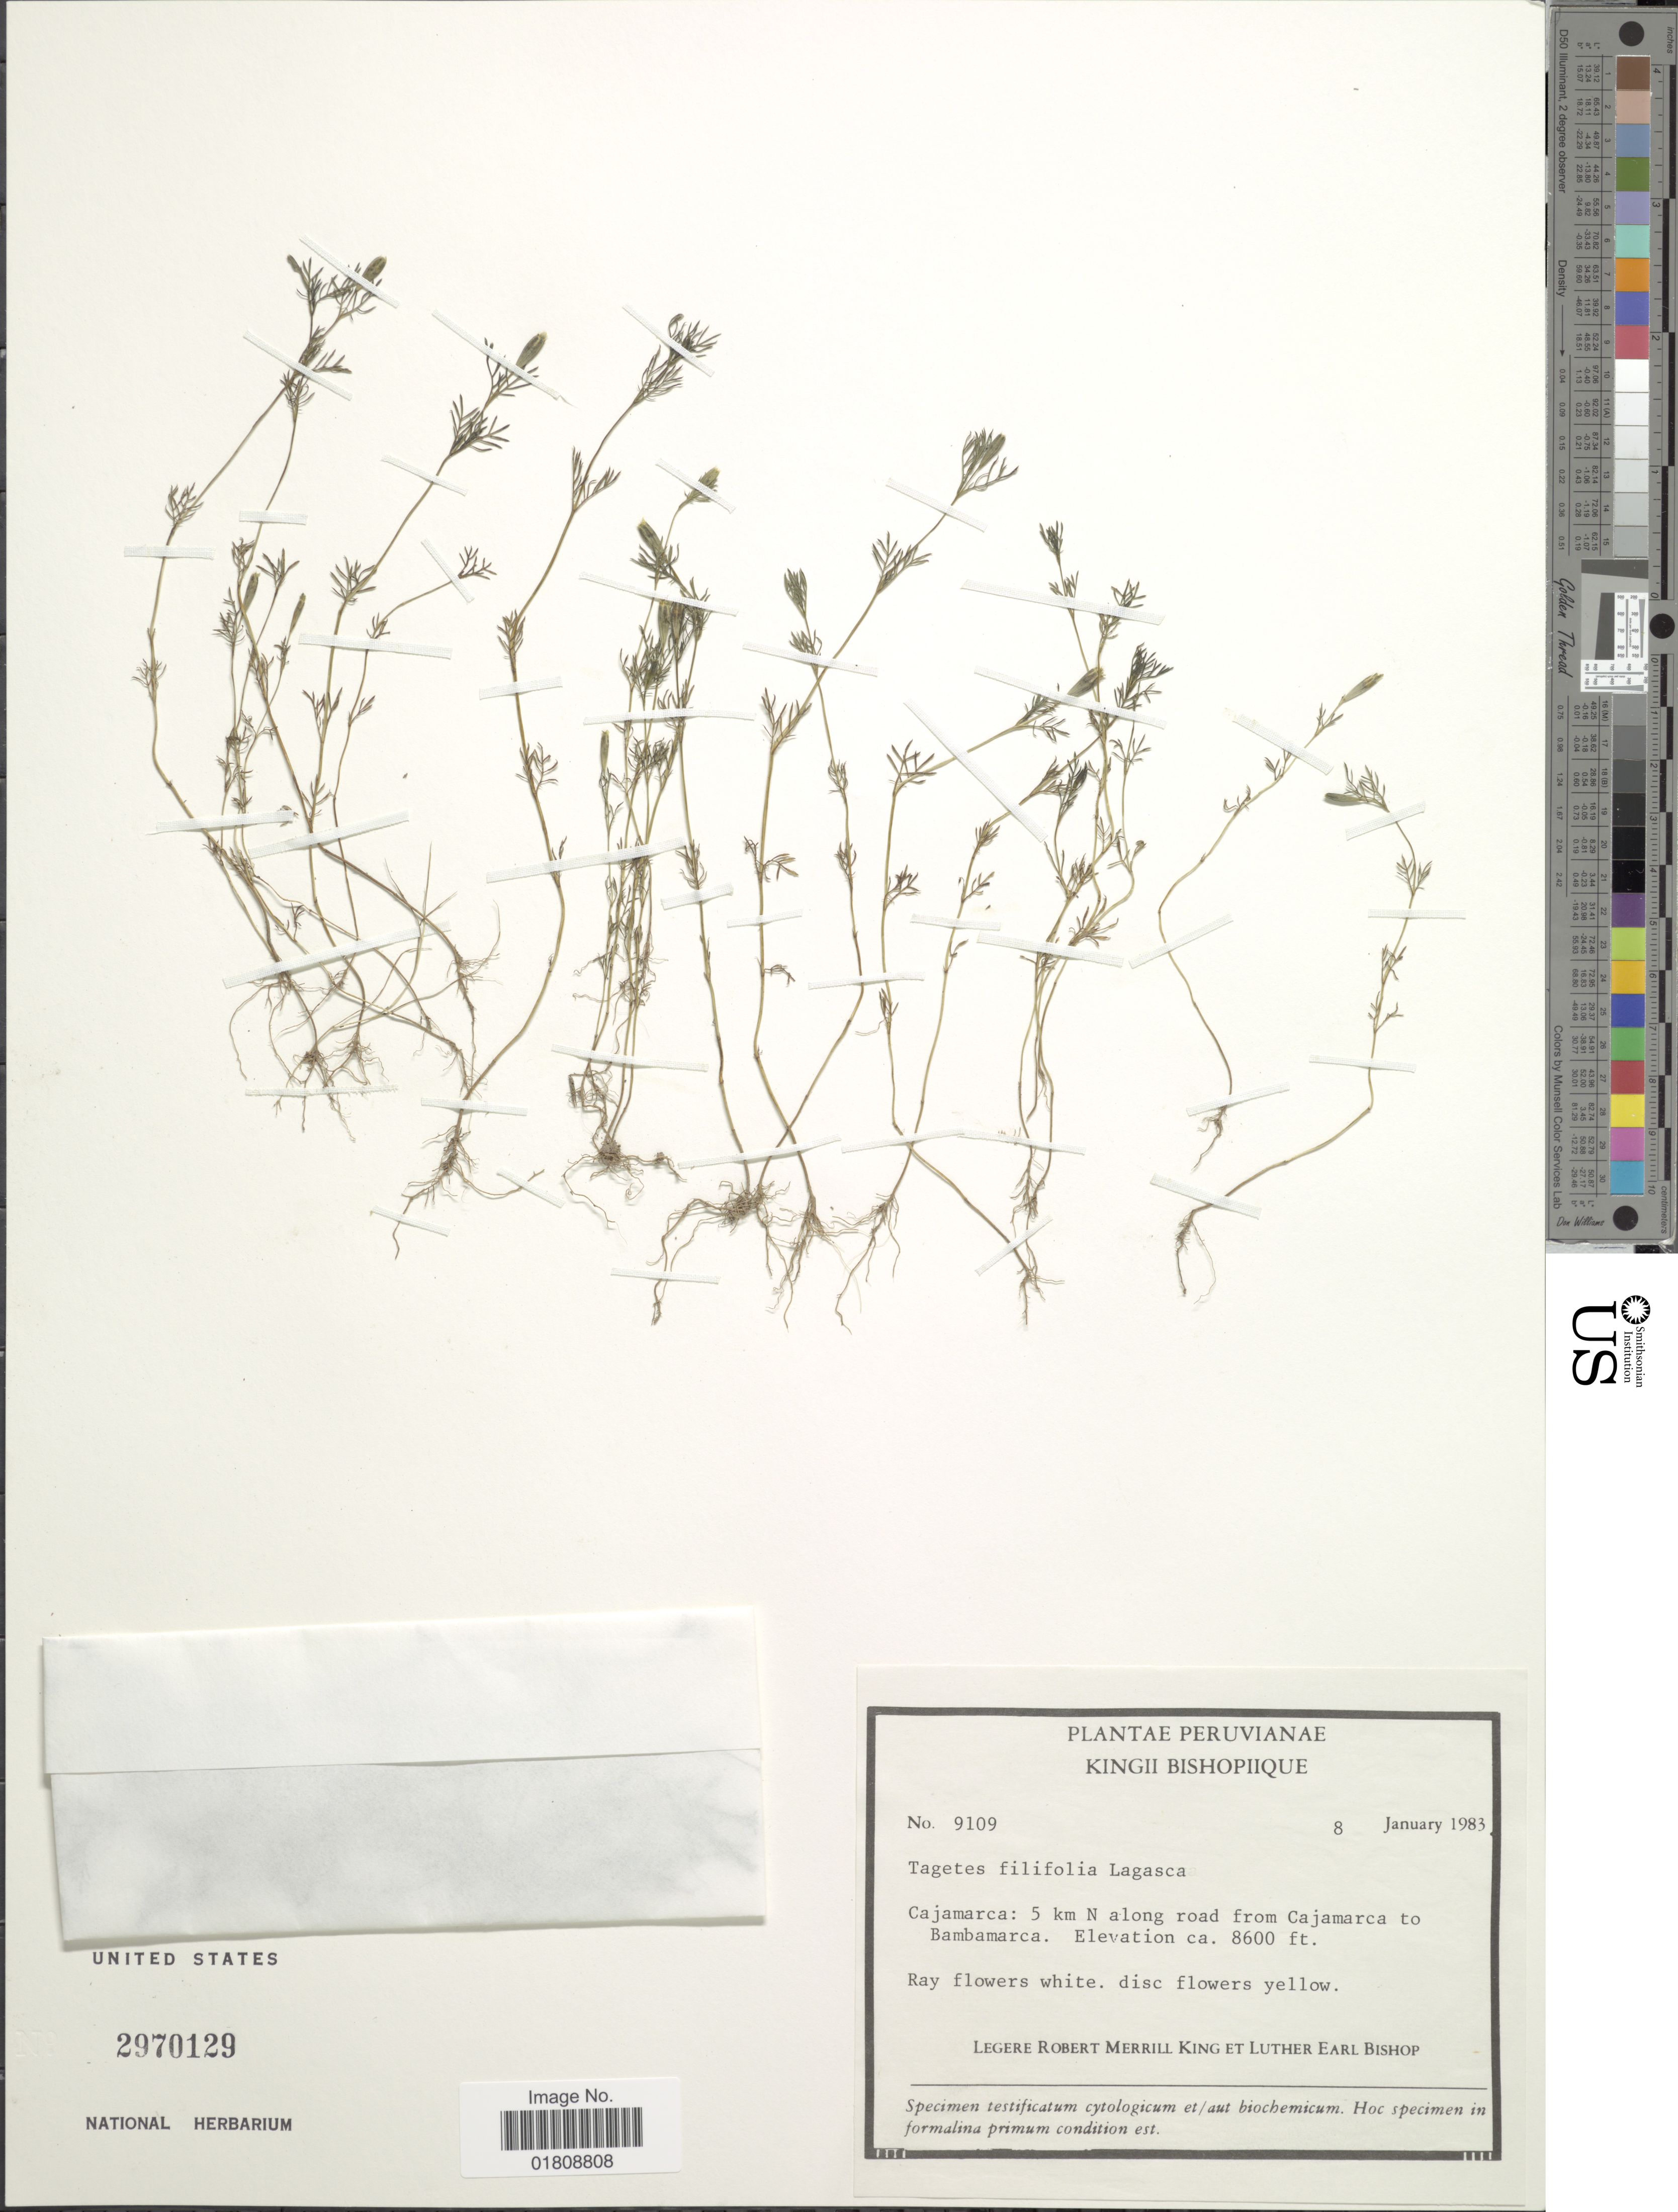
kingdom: Plantae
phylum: Tracheophyta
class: Magnoliopsida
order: Asterales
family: Asteraceae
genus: Tagetes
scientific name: Tagetes filifolia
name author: Lag.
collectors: R. M. King & L. E. Bishop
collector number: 9109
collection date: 1983-01-08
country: Peru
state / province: Cajamarca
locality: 5 km N along road from Cajamarca to Bambamarca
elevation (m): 2621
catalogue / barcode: US 2970129